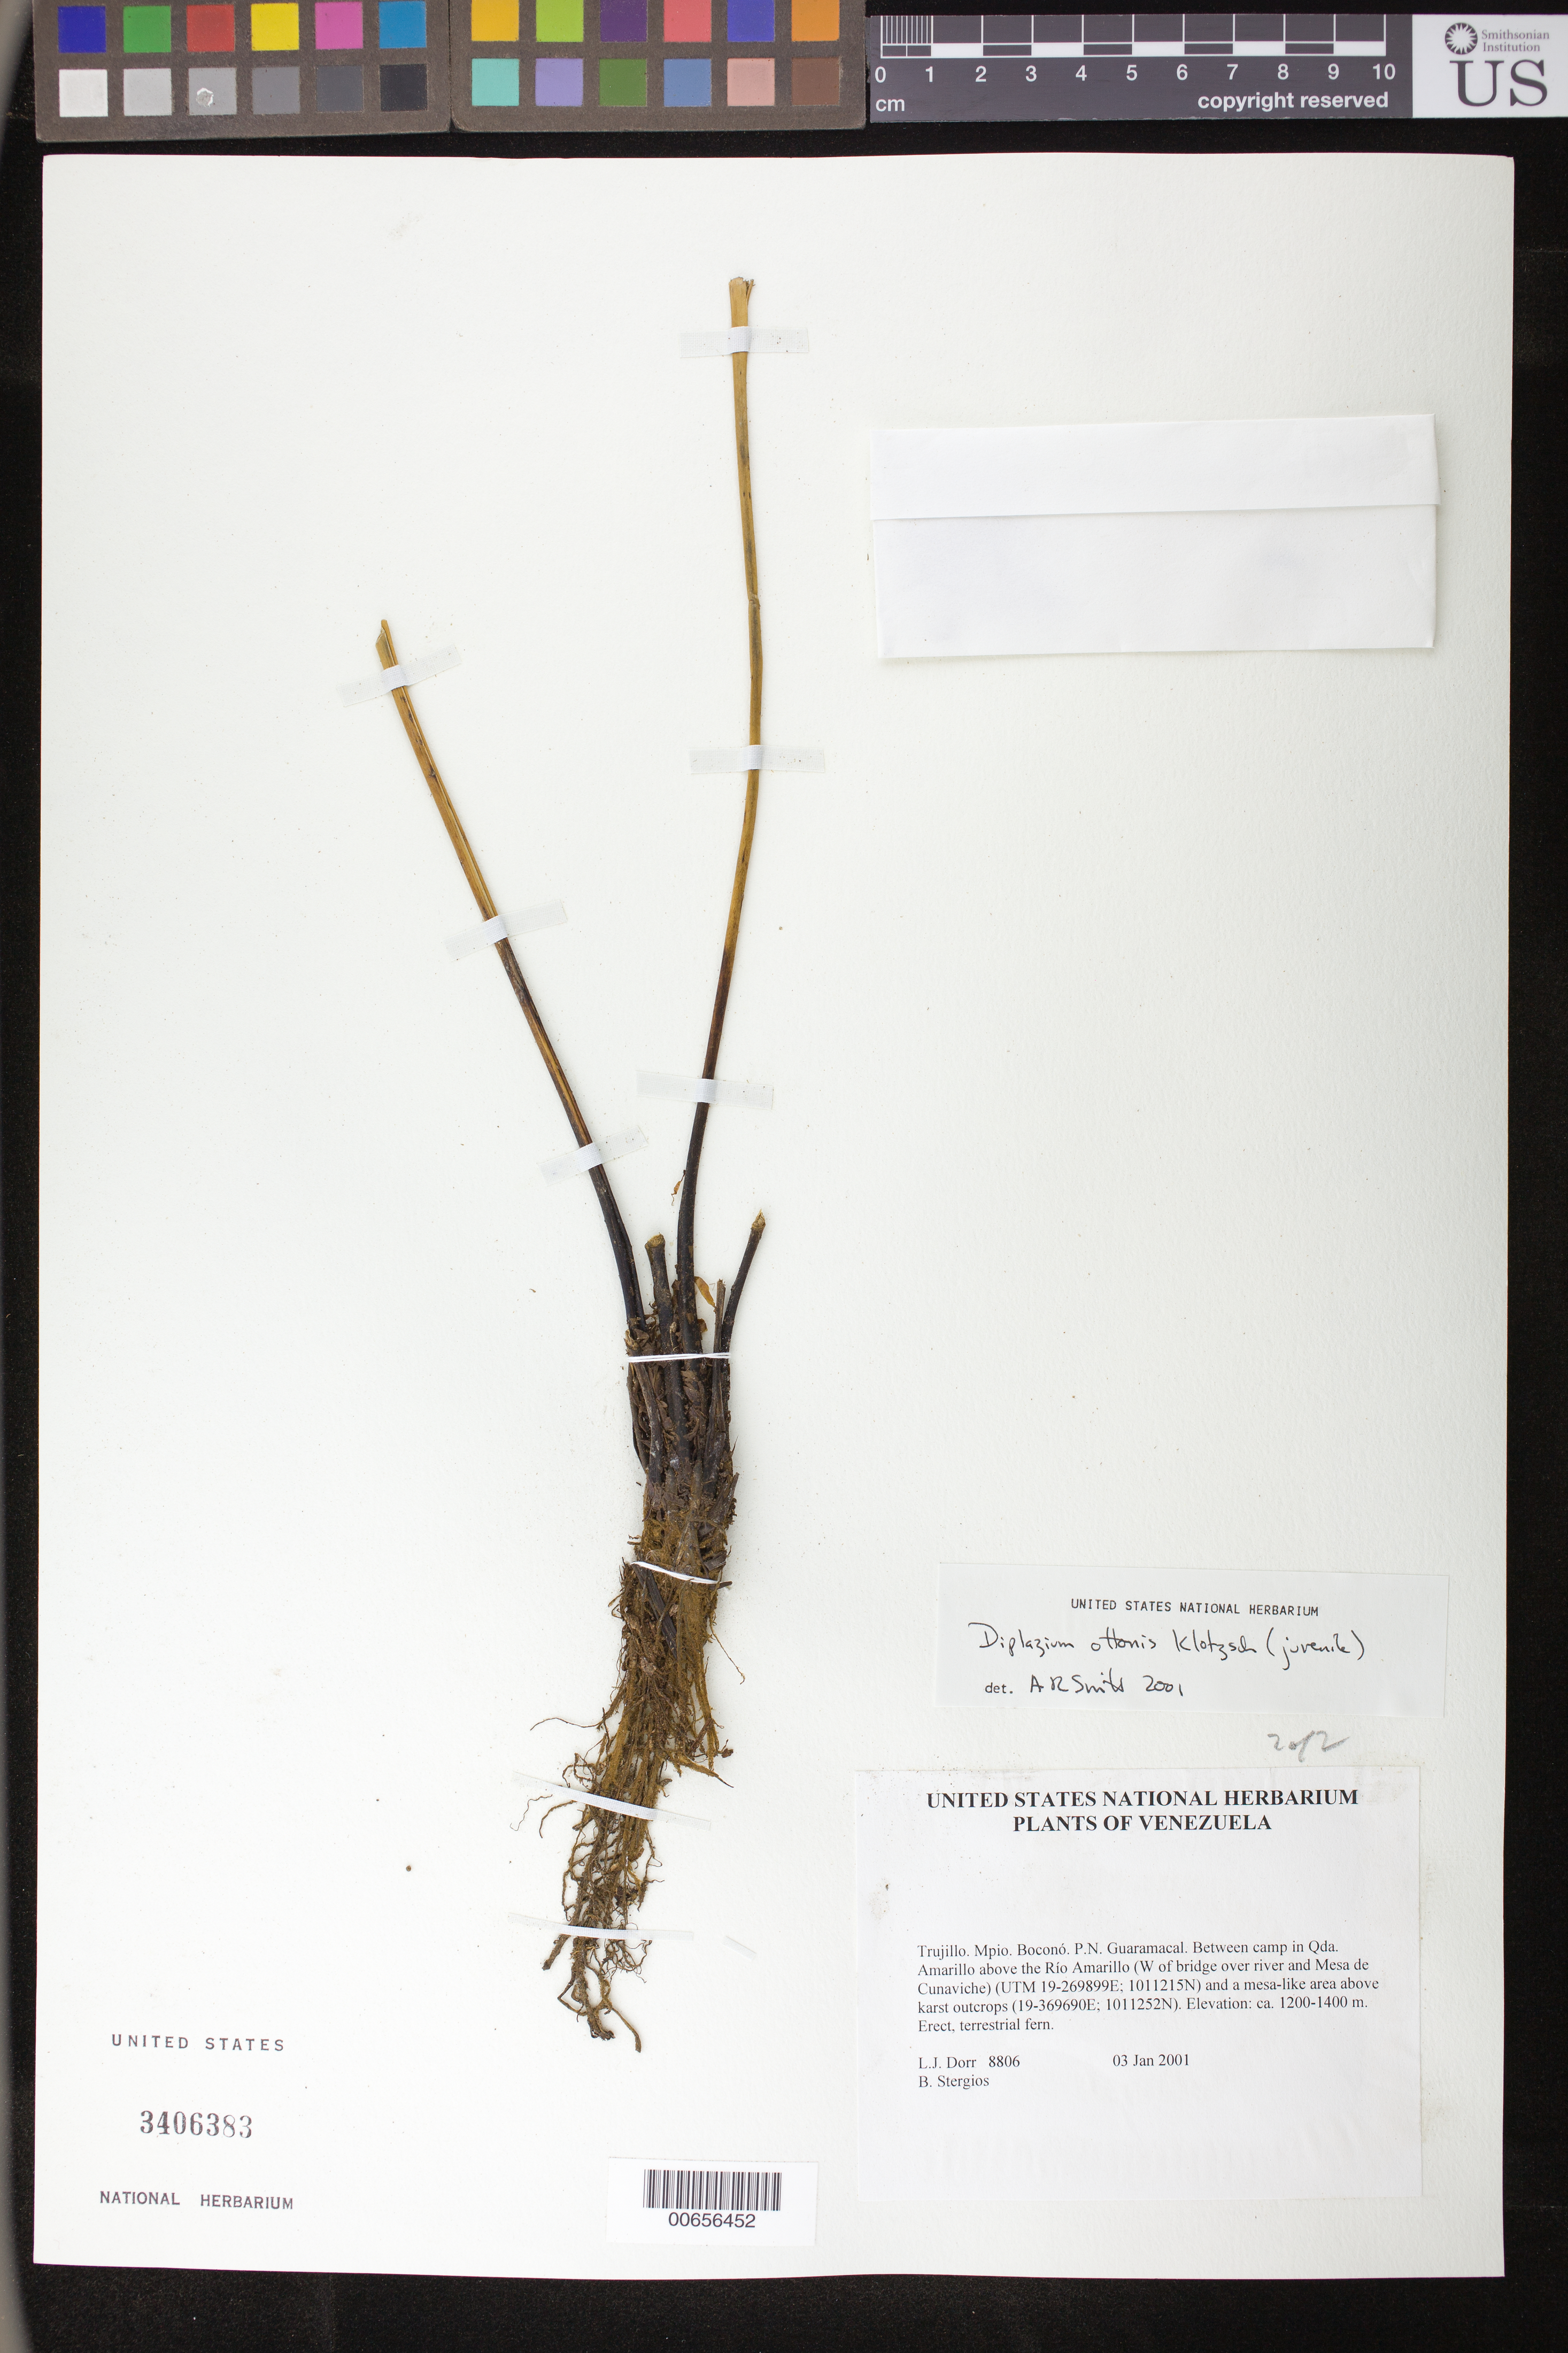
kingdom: Plantae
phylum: Tracheophyta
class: Polypodiopsida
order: Polypodiales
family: Athyriaceae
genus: Diplazium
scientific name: Diplazium ottonis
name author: Klotzsch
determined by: Smith, Alan R., (UC)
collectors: L. J. Dorr & B. G. Stergios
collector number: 8806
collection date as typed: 03 Jan 2001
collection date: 2001-01-03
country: Venezuela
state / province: Trujillo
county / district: Boconó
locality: Parque Nacional Guaramacal. Between camp in Qda Amarillo above Río Amarillo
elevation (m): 1200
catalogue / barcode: US 3406383